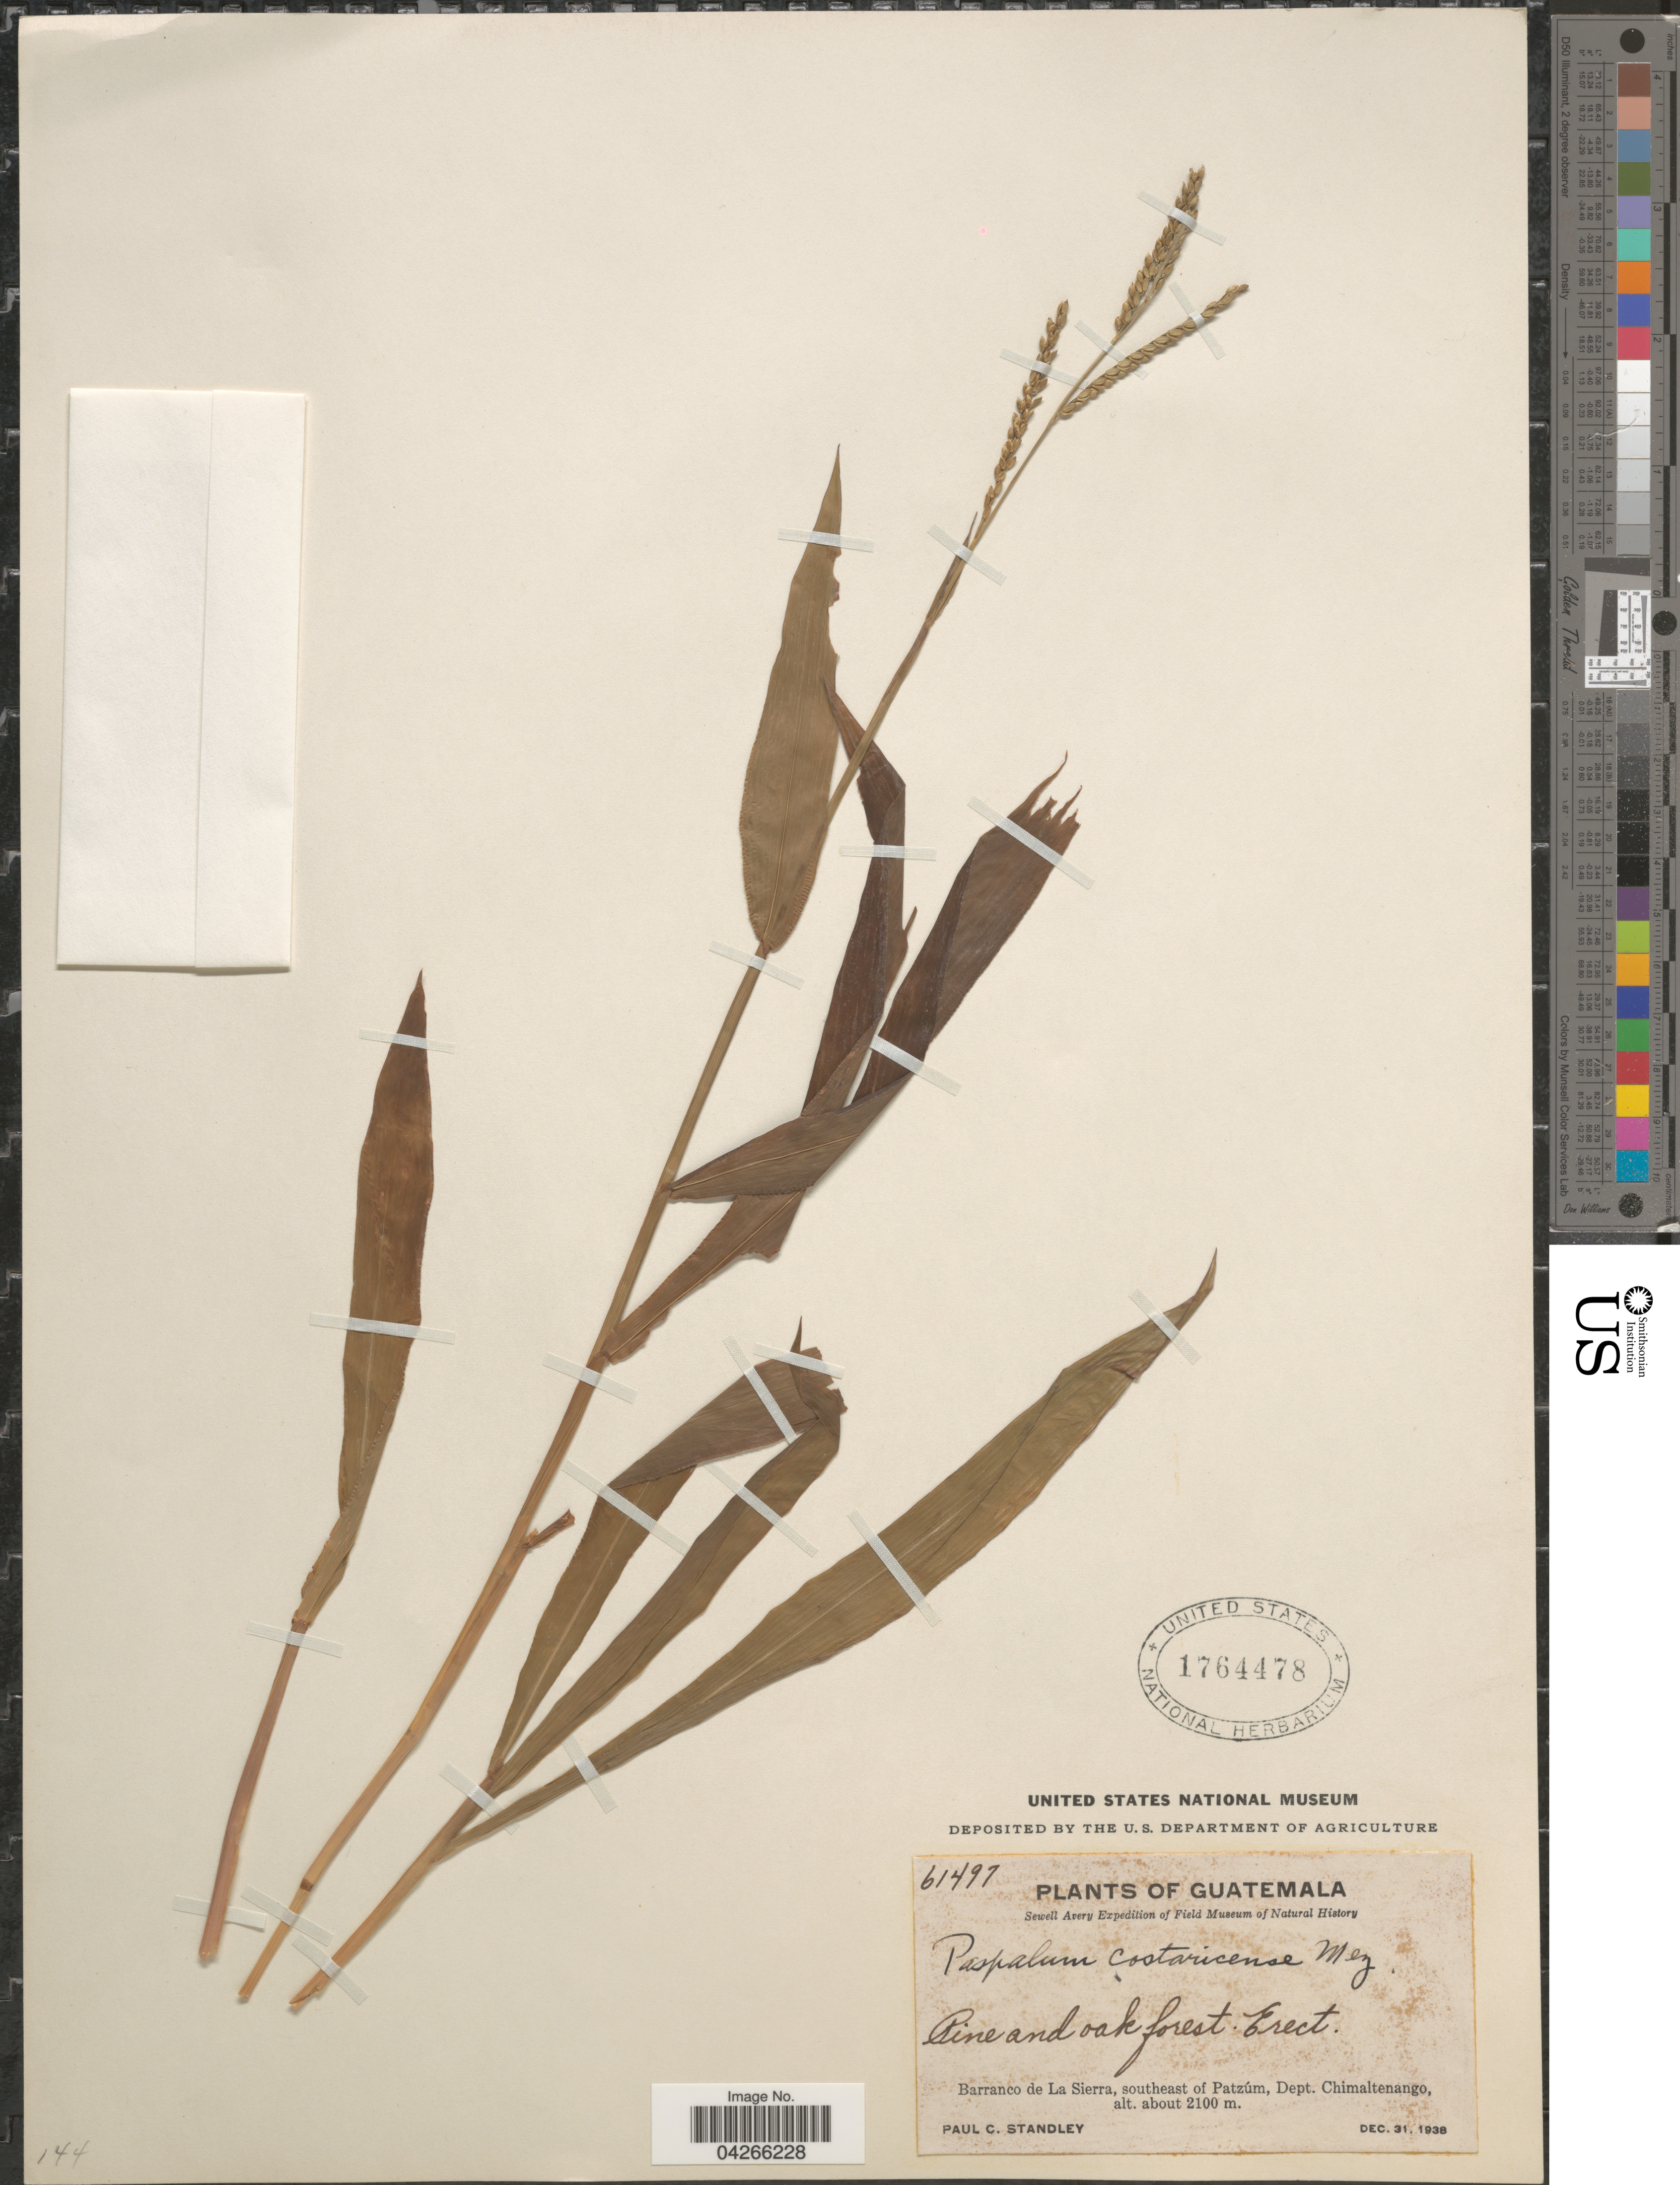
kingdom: Plantae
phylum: Tracheophyta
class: Liliopsida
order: Poales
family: Poaceae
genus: Paspalum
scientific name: Paspalum costaricense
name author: Mez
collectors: P. C. Standley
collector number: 61497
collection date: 1938-12-31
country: Guatemala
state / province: Chimaltenango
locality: Sewell Avery Expedition. Barranco de La Sierra, southeast of Patzúm, Dept. Chimaltenango.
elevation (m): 2100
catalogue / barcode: US 1764478